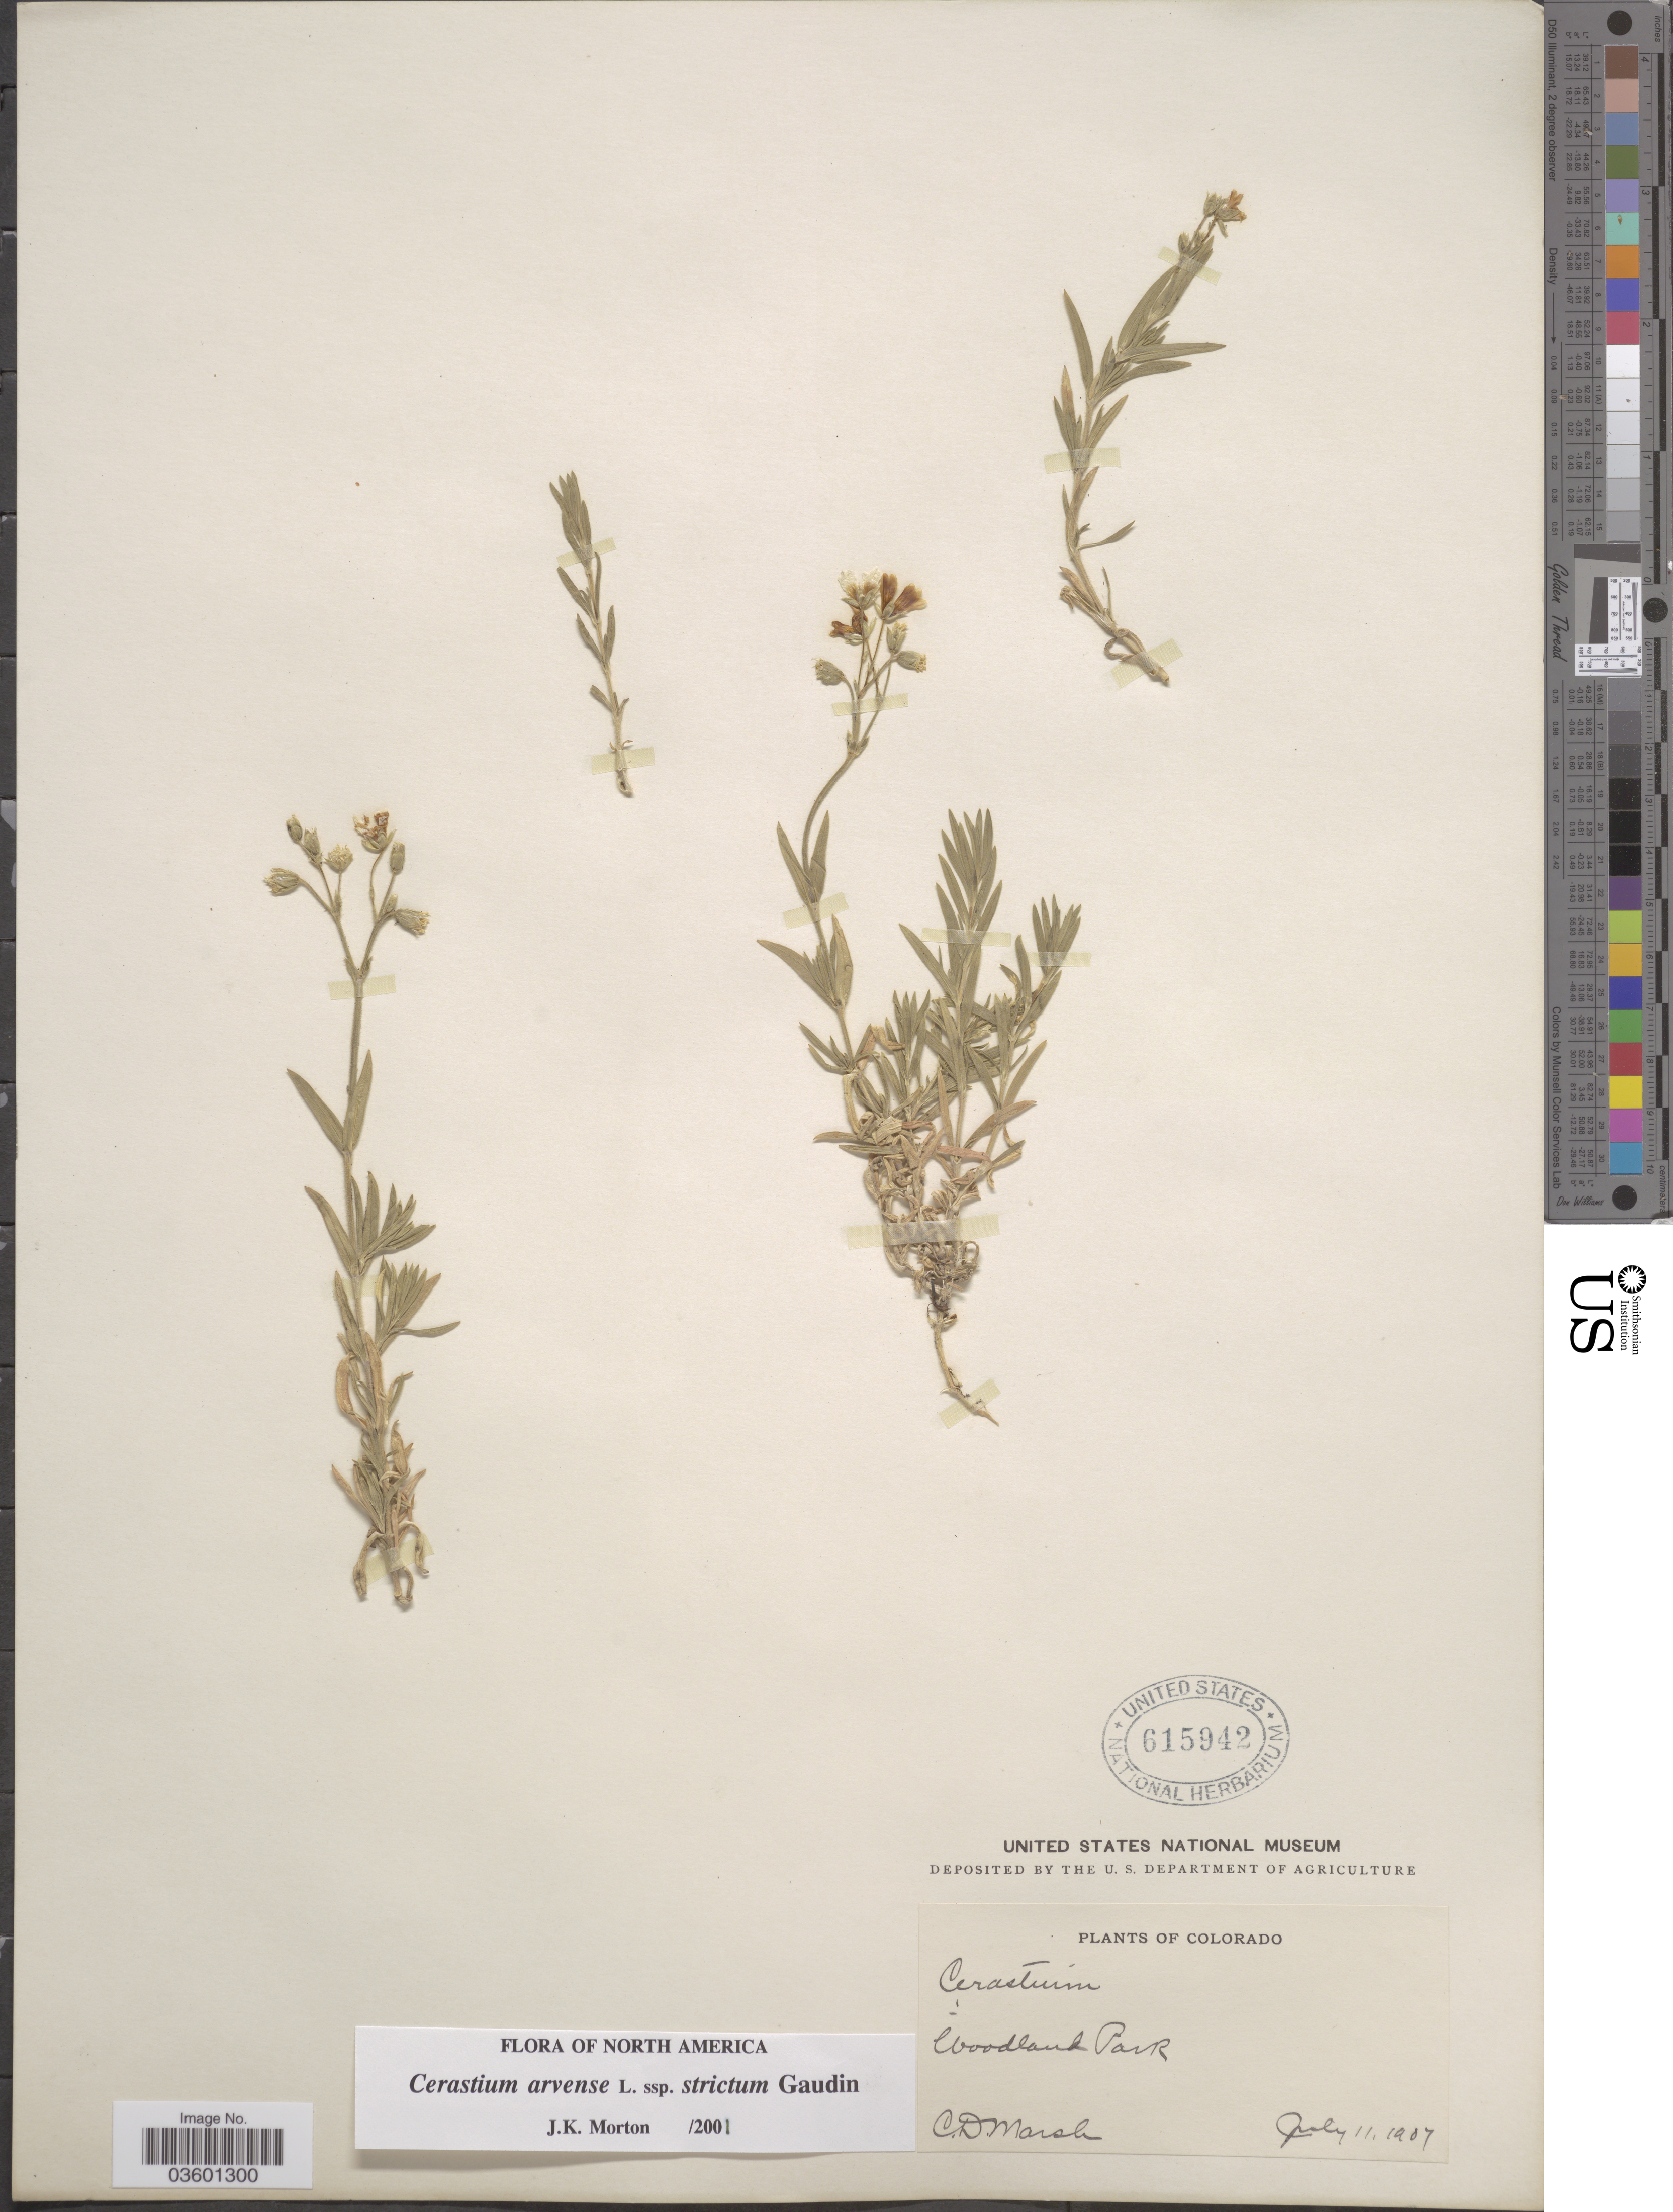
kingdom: Plantae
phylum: Tracheophyta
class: Magnoliopsida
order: Caryophyllales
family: Caryophyllaceae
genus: Cerastium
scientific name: Cerastium arvense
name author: L.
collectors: C. D. Marsh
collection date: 1907-07-11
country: United States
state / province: Colorado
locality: Woodbank Park.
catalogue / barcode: US 615942